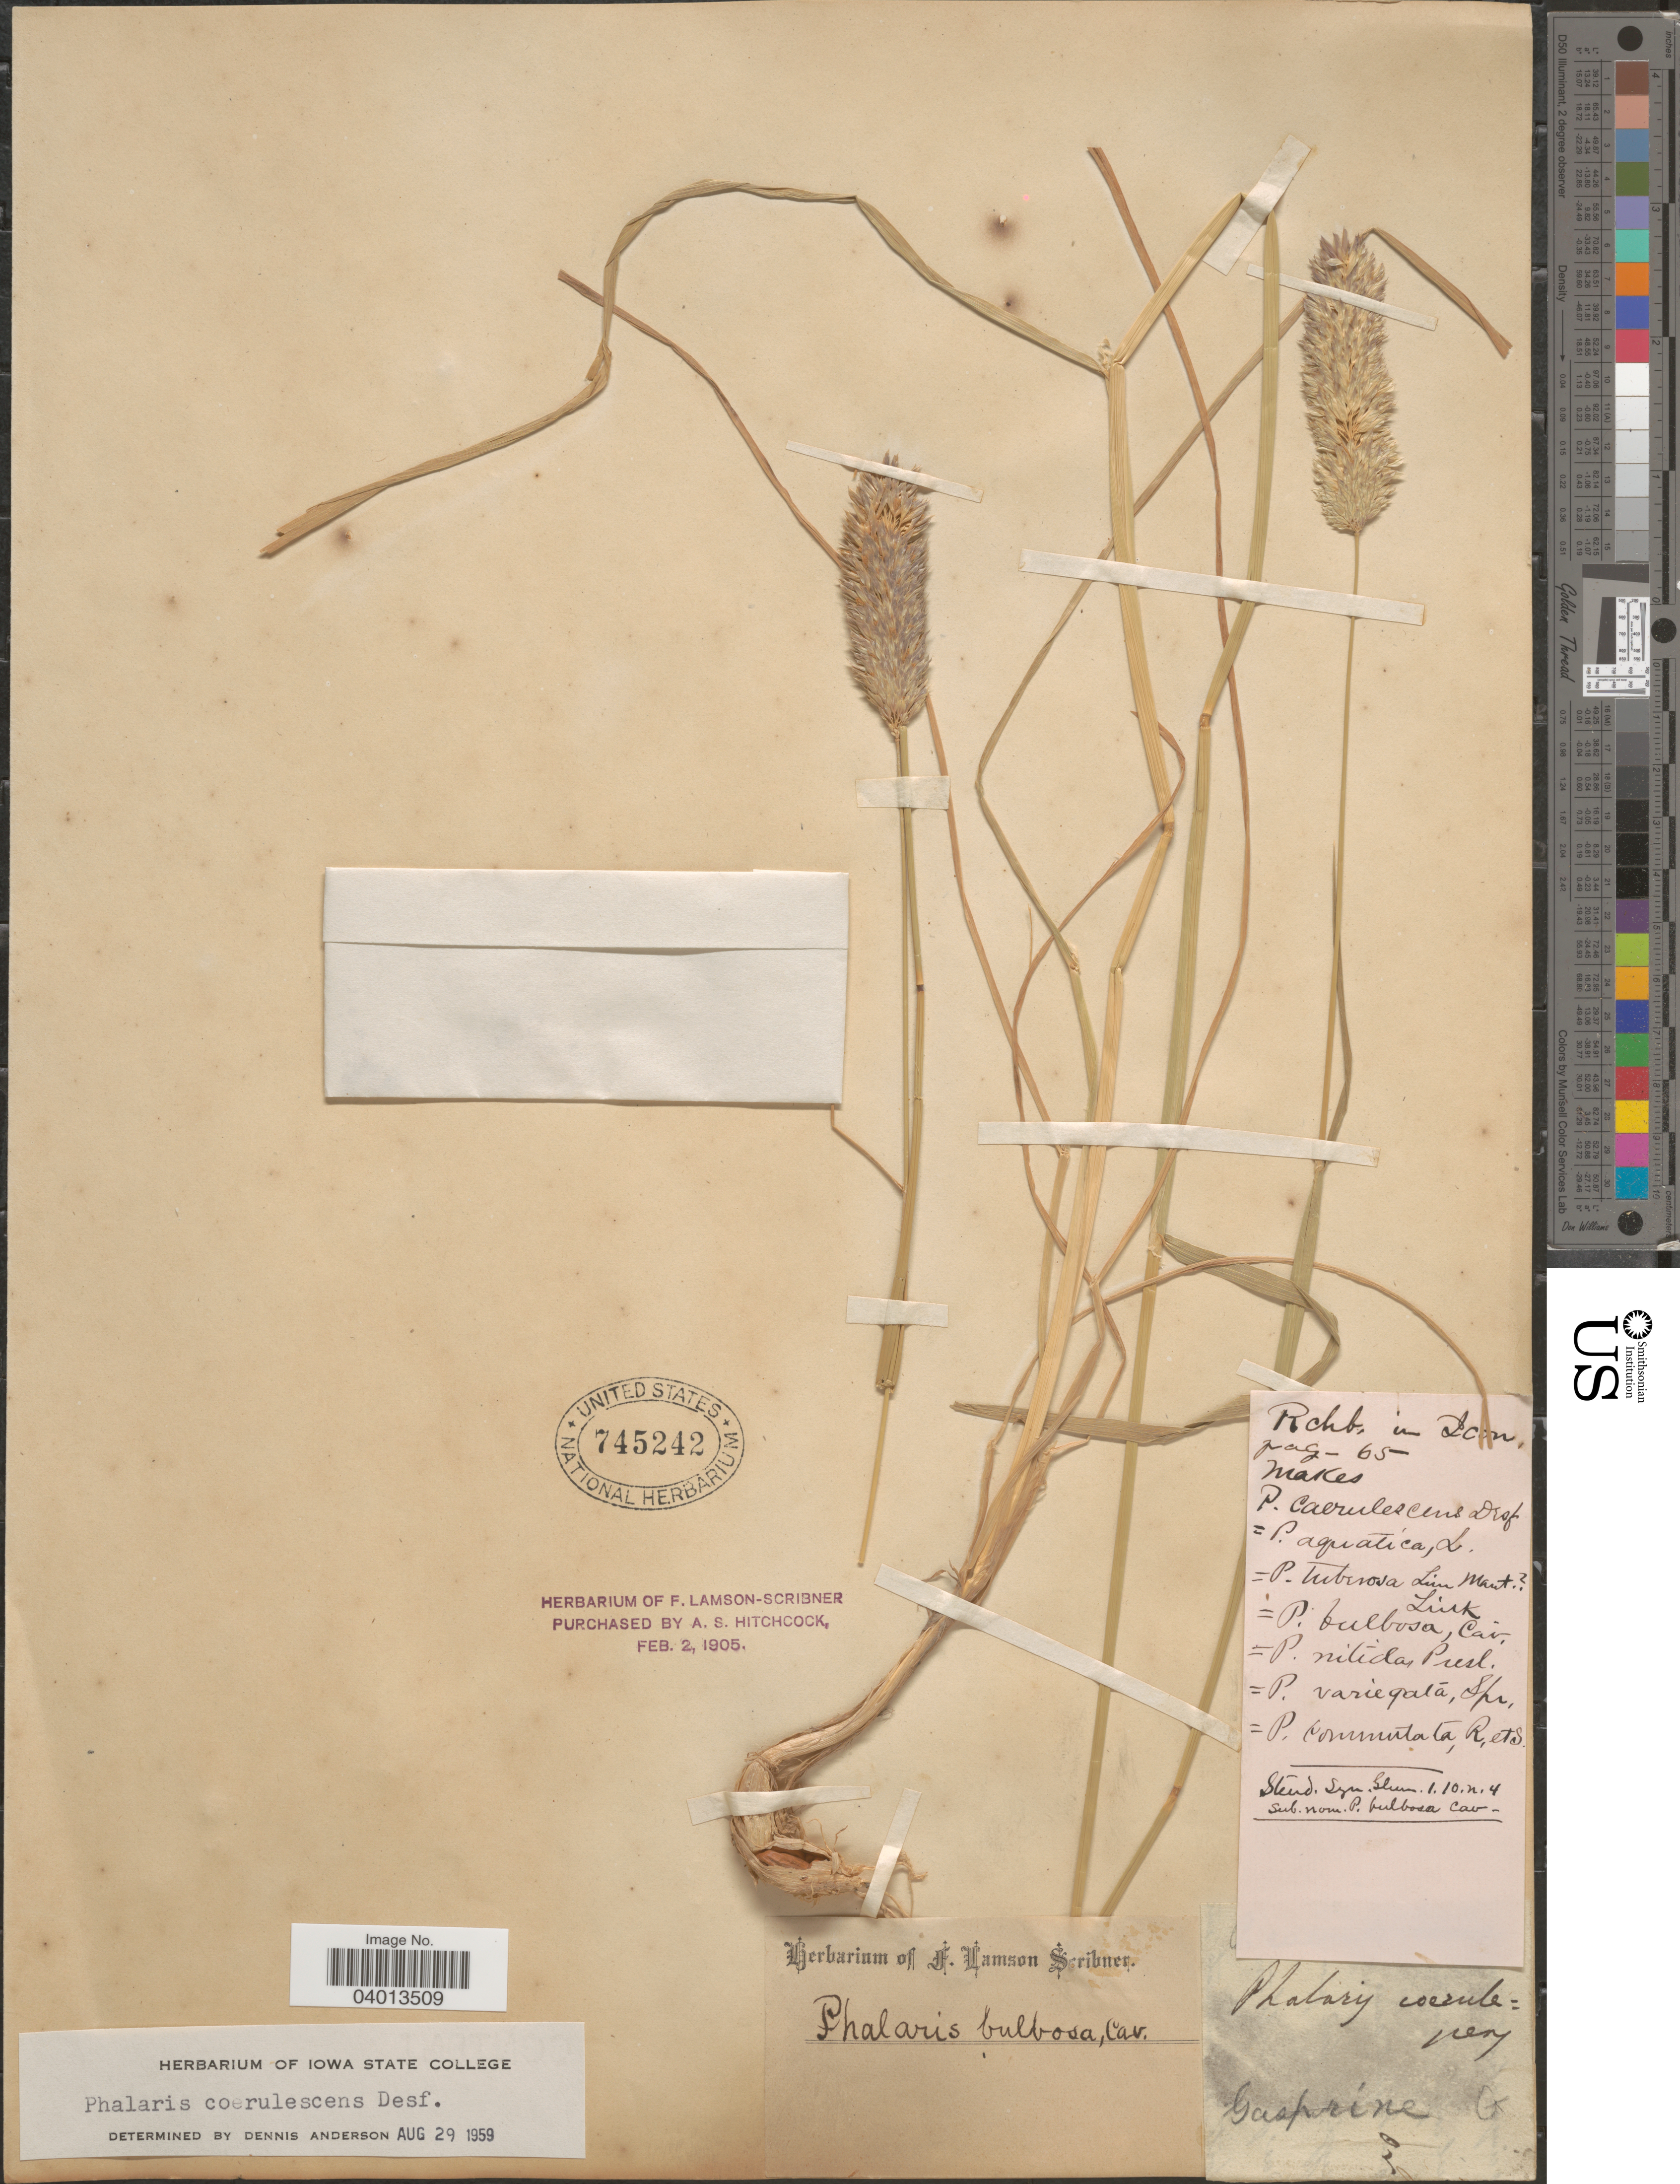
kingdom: Plantae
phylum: Tracheophyta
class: Liliopsida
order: Poales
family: Poaceae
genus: Phalaris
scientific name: Phalaris coerulescens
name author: Desf.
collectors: ex herb. F. Lamson Scribner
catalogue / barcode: US 745242